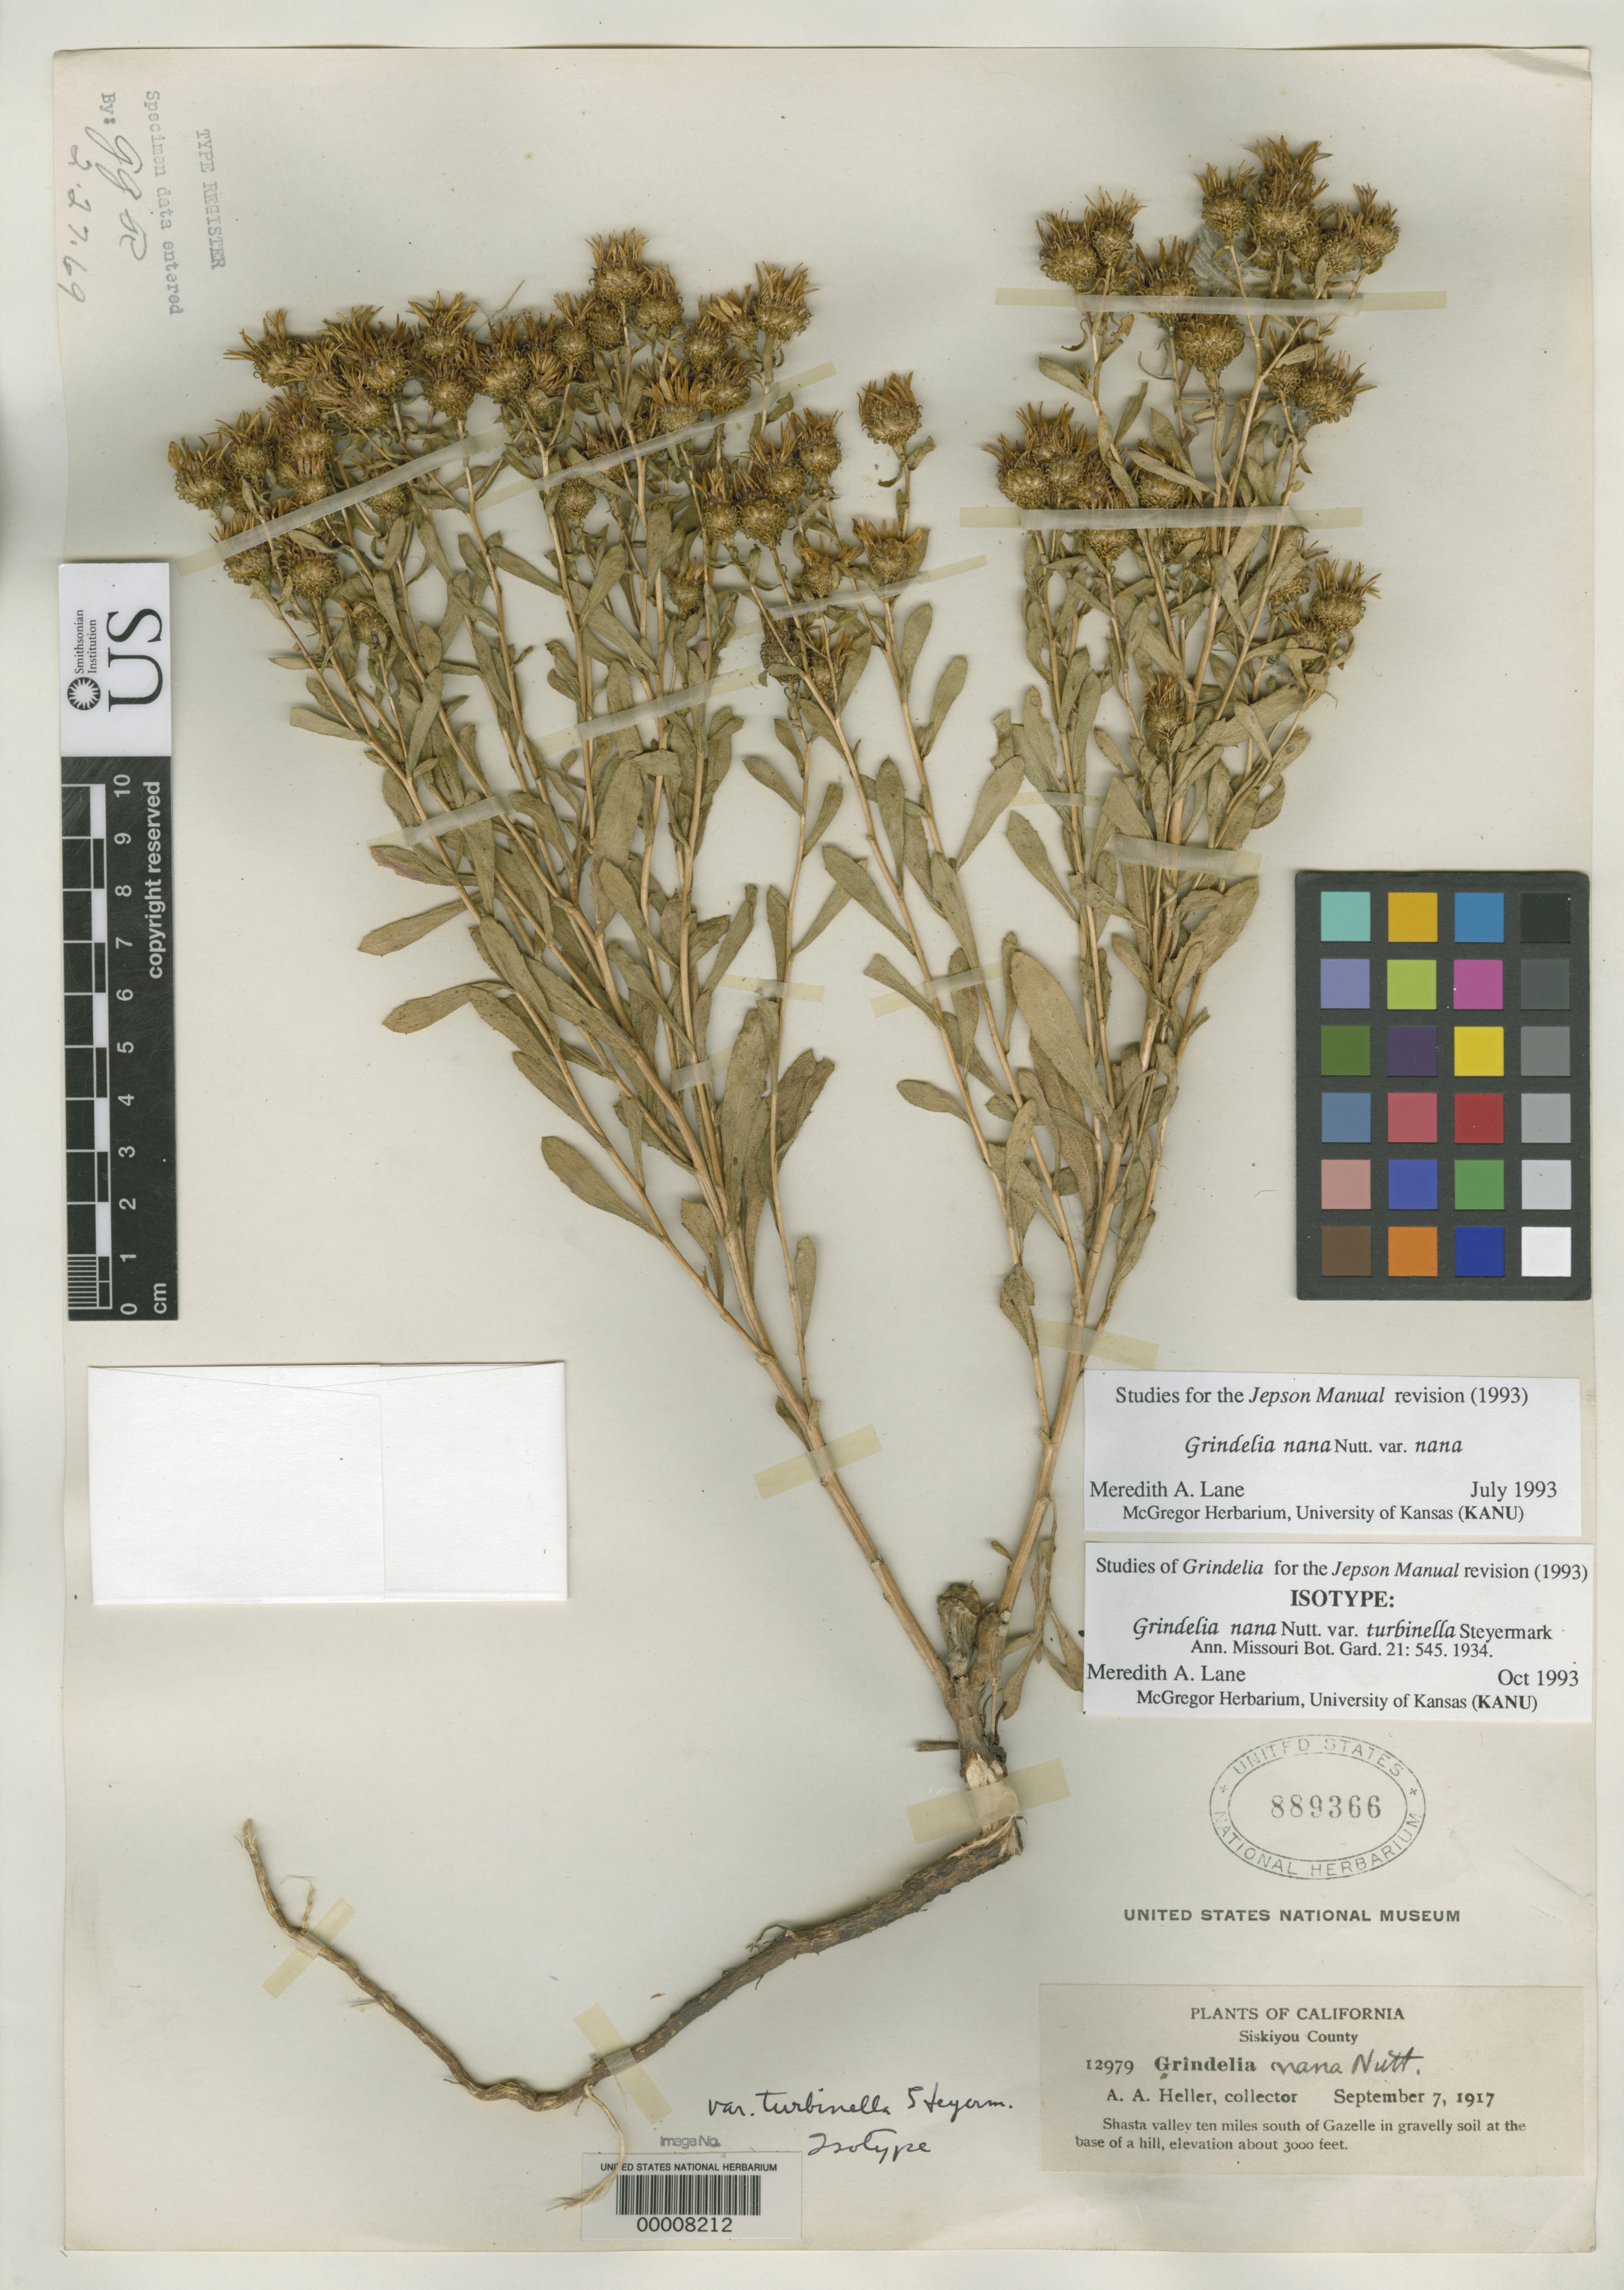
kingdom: Plantae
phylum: Tracheophyta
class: Magnoliopsida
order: Asterales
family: Asteraceae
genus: Grindelia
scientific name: Grindelia nana var. turbinella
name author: Steyerm.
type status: Isotype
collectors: A. A. Heller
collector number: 12979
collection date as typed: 07 Sep 1917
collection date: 1917-09-07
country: United States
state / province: California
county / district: Siskiyou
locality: Shasta Valley 10 mi S of Gazelle.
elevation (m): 914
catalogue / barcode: US 889366